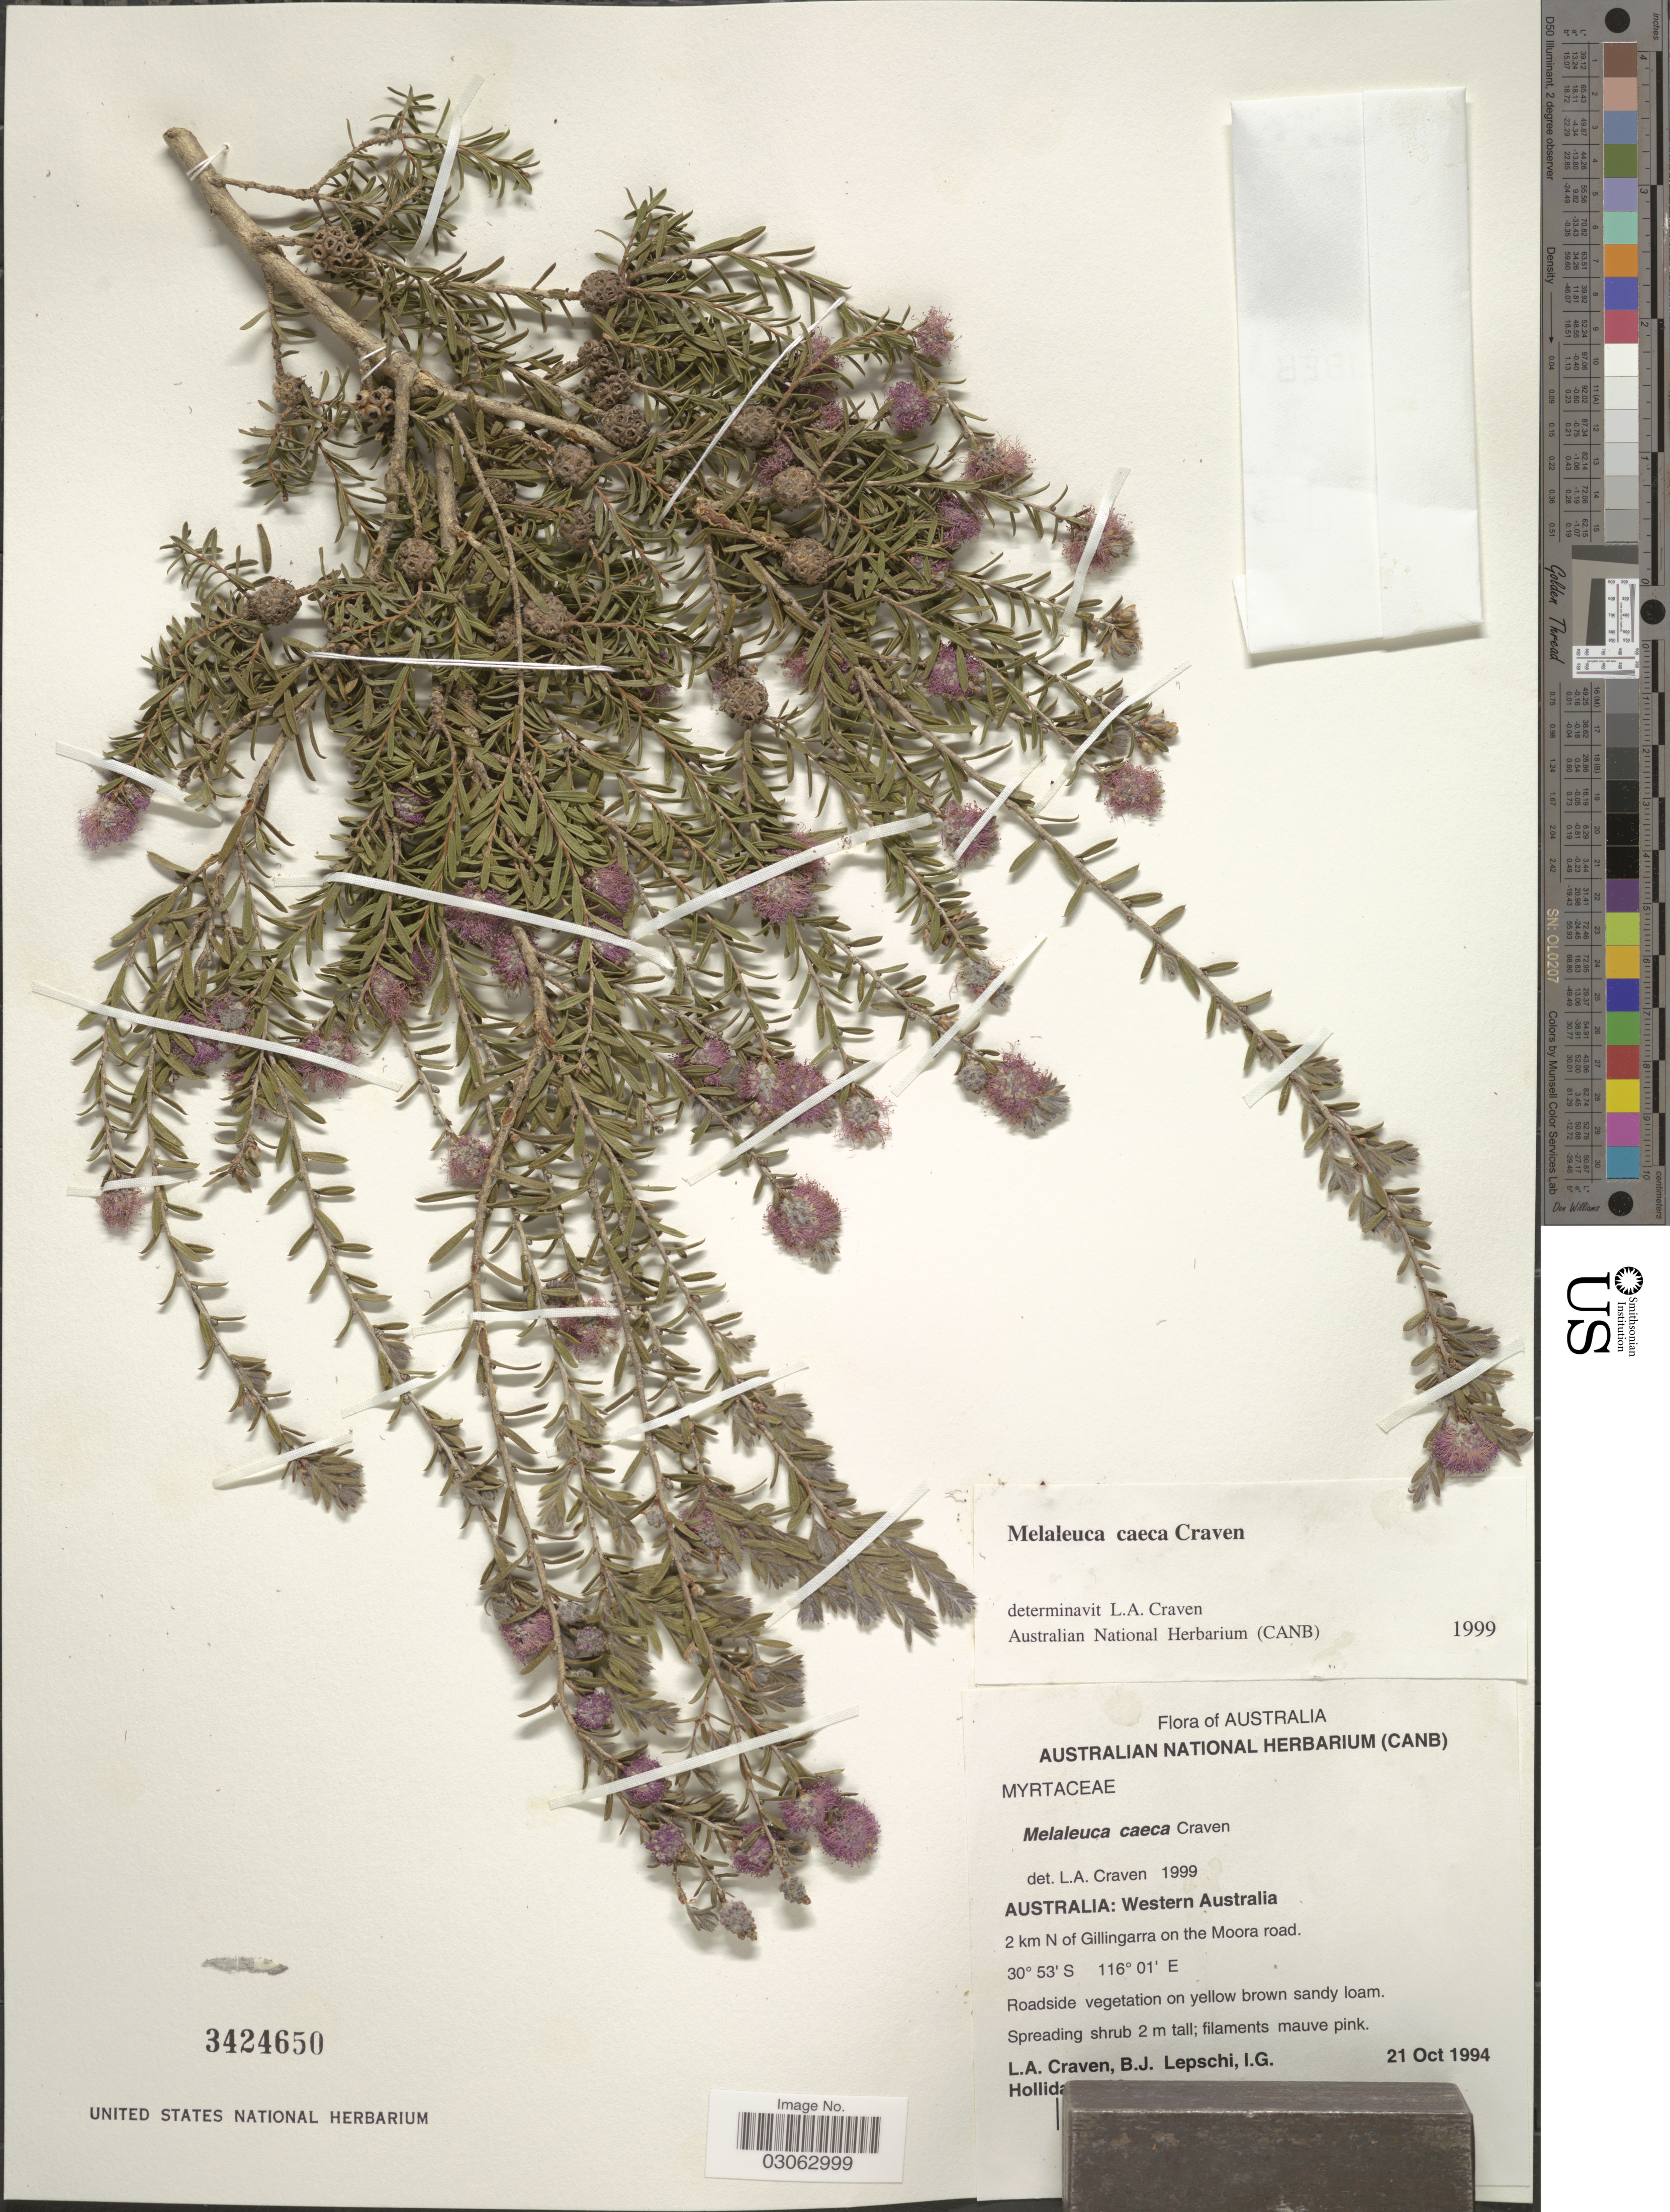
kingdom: Plantae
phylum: Tracheophyta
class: Magnoliopsida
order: Myrtales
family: Myrtaceae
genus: Melaleuca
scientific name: Melaleuca caeca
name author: Craven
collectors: L. A. Craven, B. Lepschi & I. Hollid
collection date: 1994-10-21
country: Australia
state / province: Western Australia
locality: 2 km N of Gillingarra on the Moora road.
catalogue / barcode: US 3424650